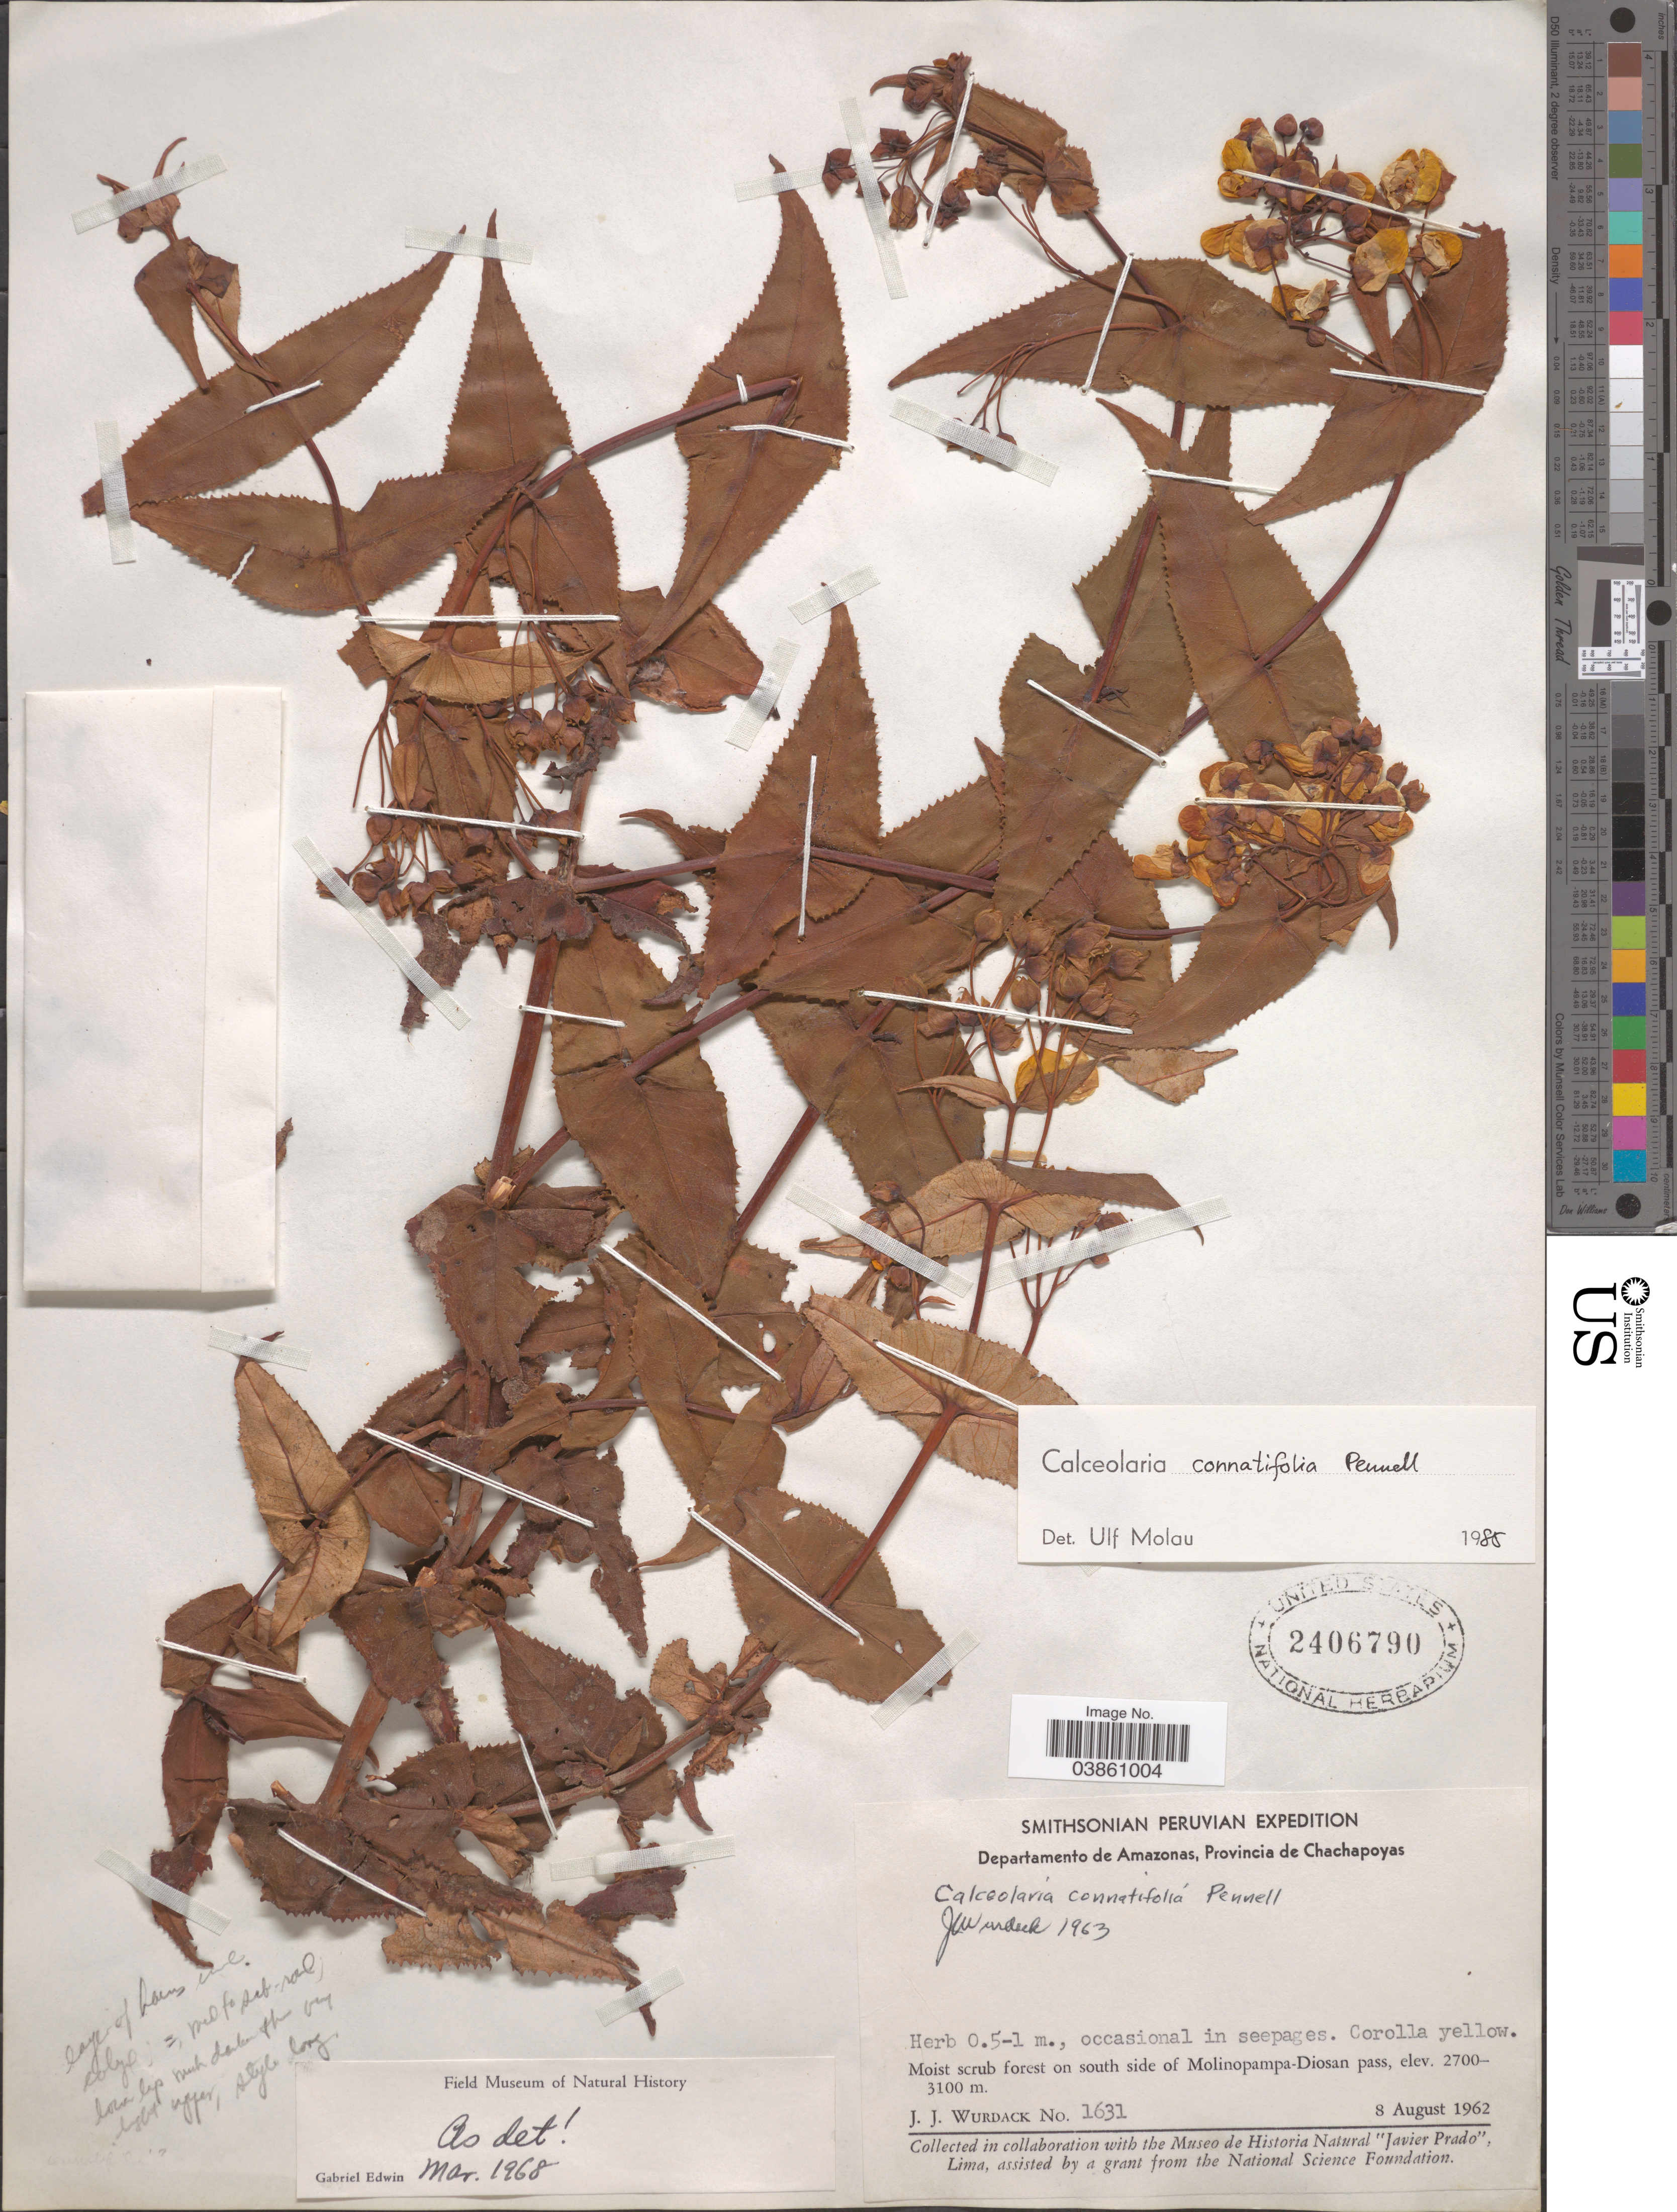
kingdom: Plantae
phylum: Tracheophyta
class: Magnoliopsida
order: Lamiales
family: Calceolariaceae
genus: Calceolaria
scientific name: Calceolaria connatifolia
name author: Pennell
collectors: J. J. Wurdack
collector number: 1631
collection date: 1962-08-08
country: Peru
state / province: Amazonas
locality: Departamento de Amazonas, Provincia de Chachapoyas. Forest on south side of Molinopampa-Diosan pass.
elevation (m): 2700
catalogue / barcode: US 2406790